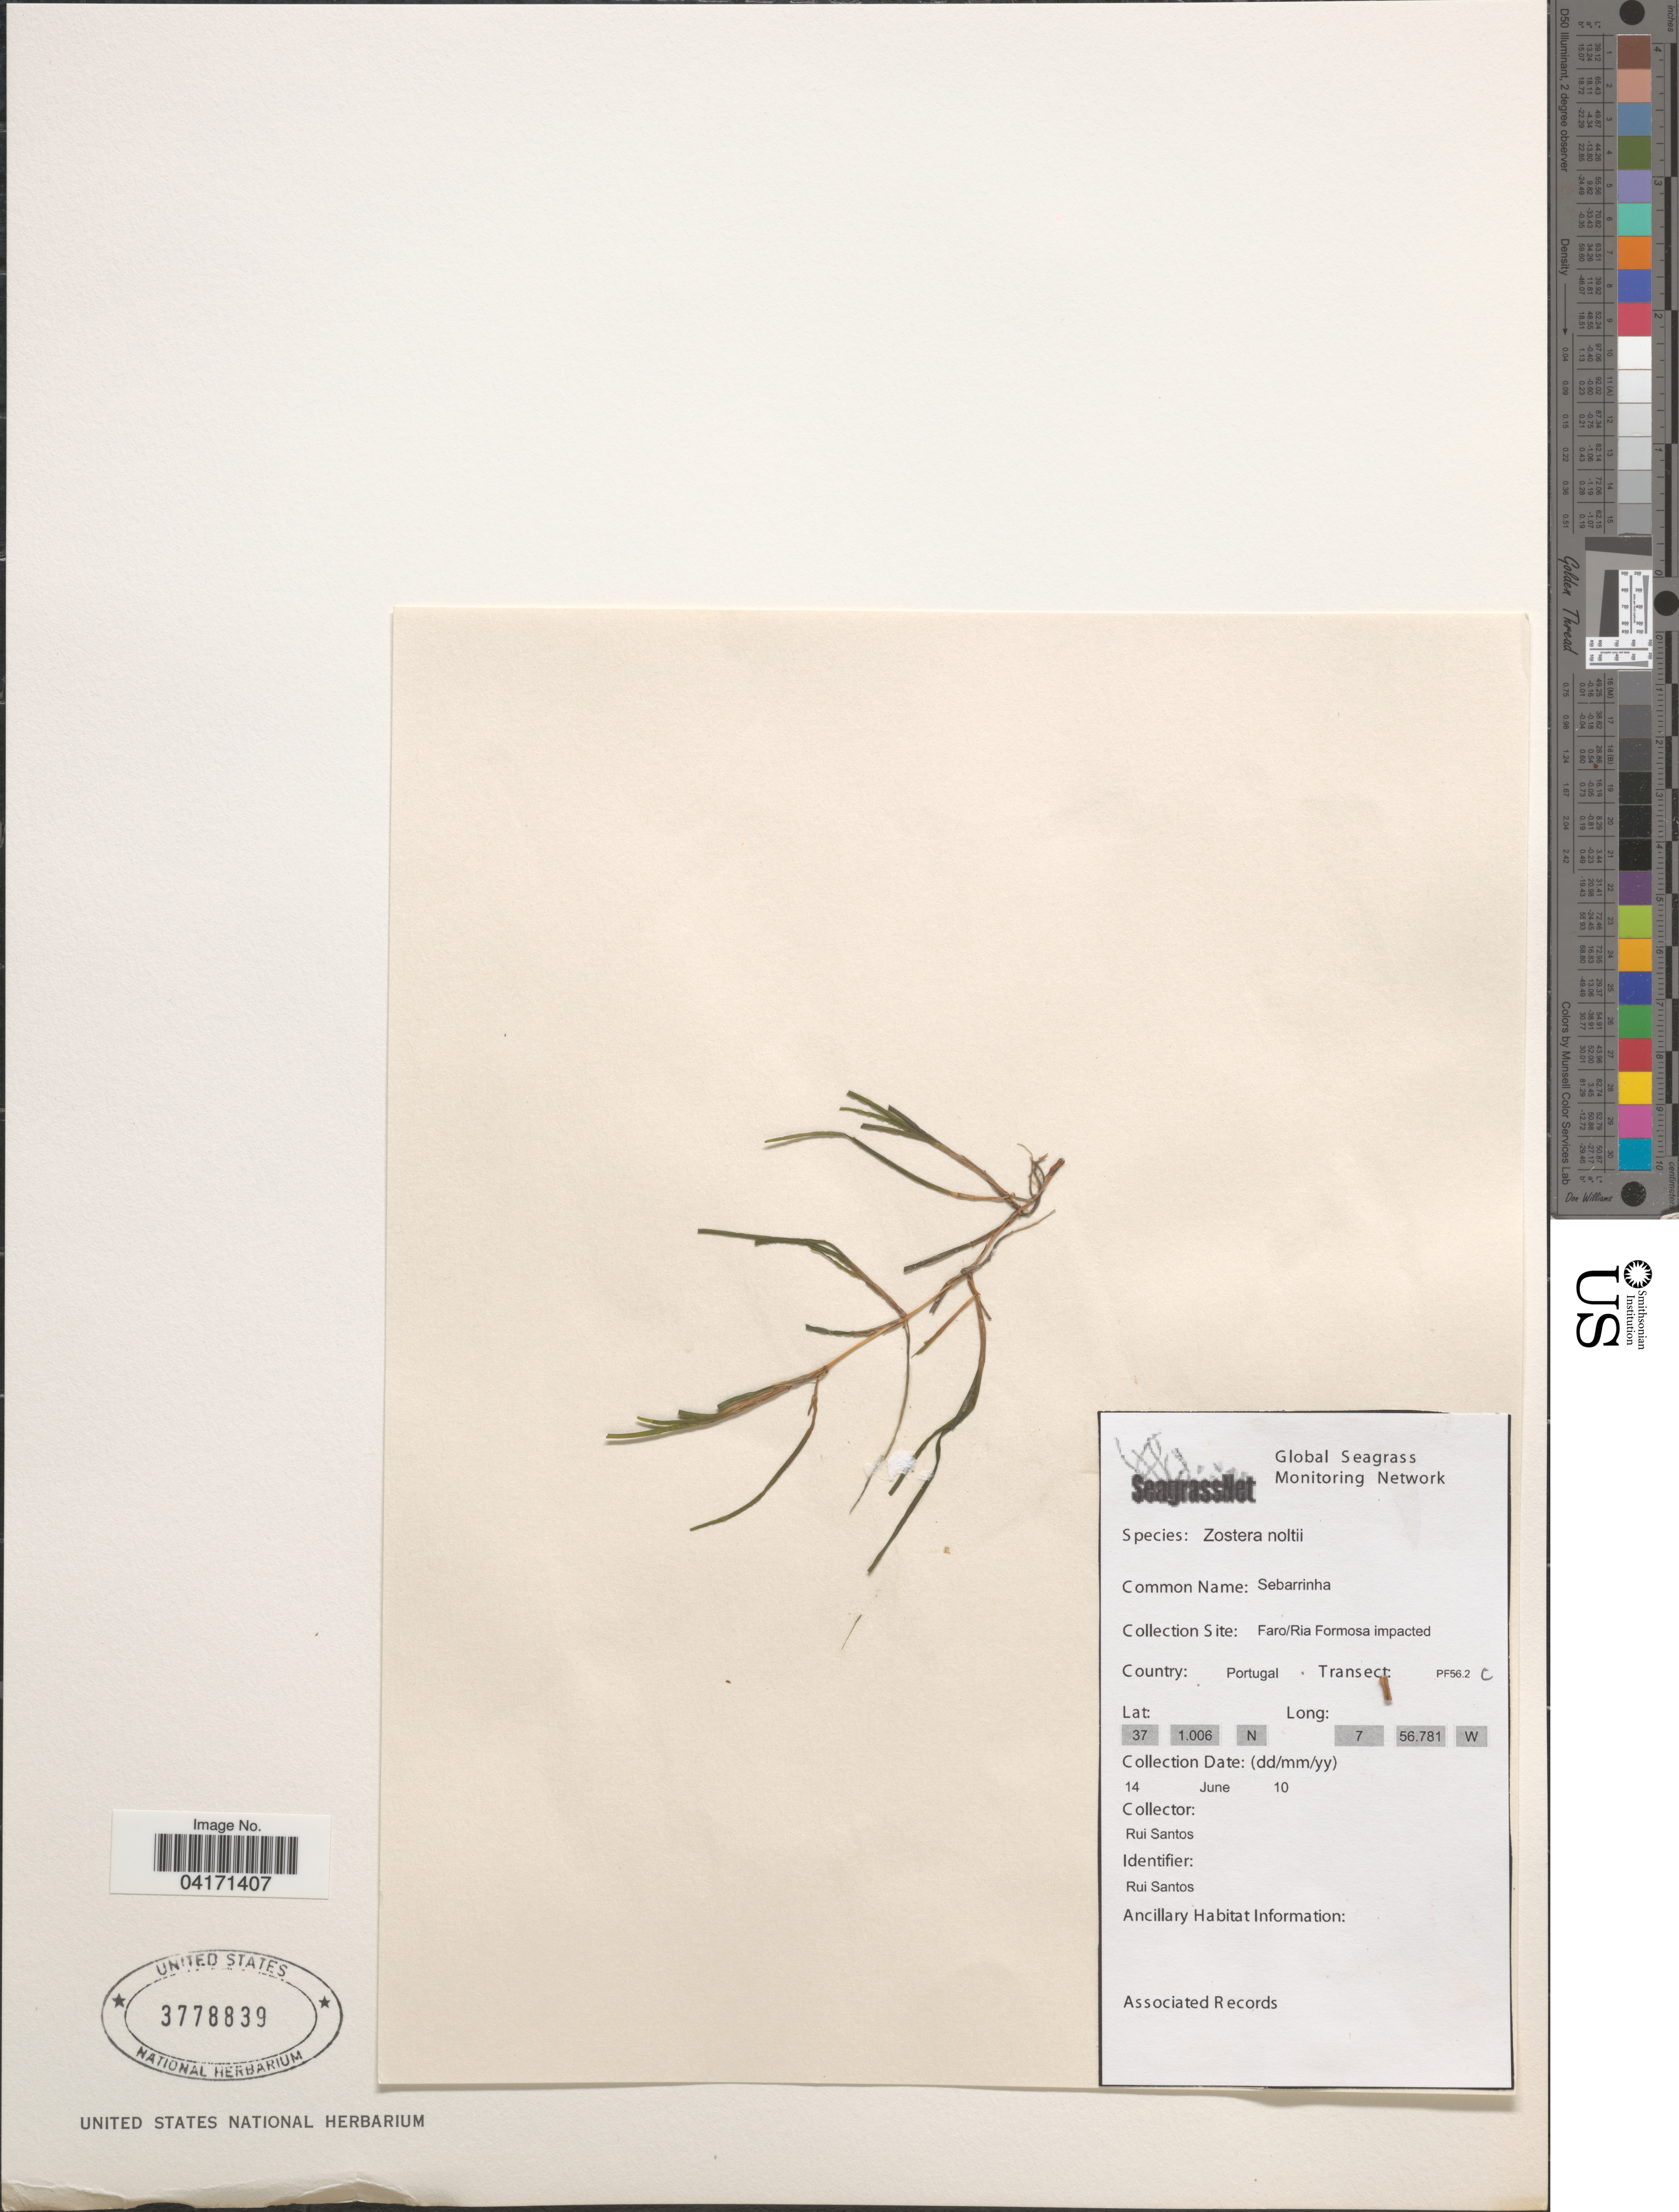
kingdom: Plantae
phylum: Tracheophyta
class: Liliopsida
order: Alismatales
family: Zosteraceae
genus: Zostera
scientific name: Zostera noltii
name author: Hornem.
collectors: R. Santos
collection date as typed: Transcribed d/m/y: 14/6/10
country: Portugal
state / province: Faro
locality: Ria Formosa impacted. Transect: PF56.2 C.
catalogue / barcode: US 3778839